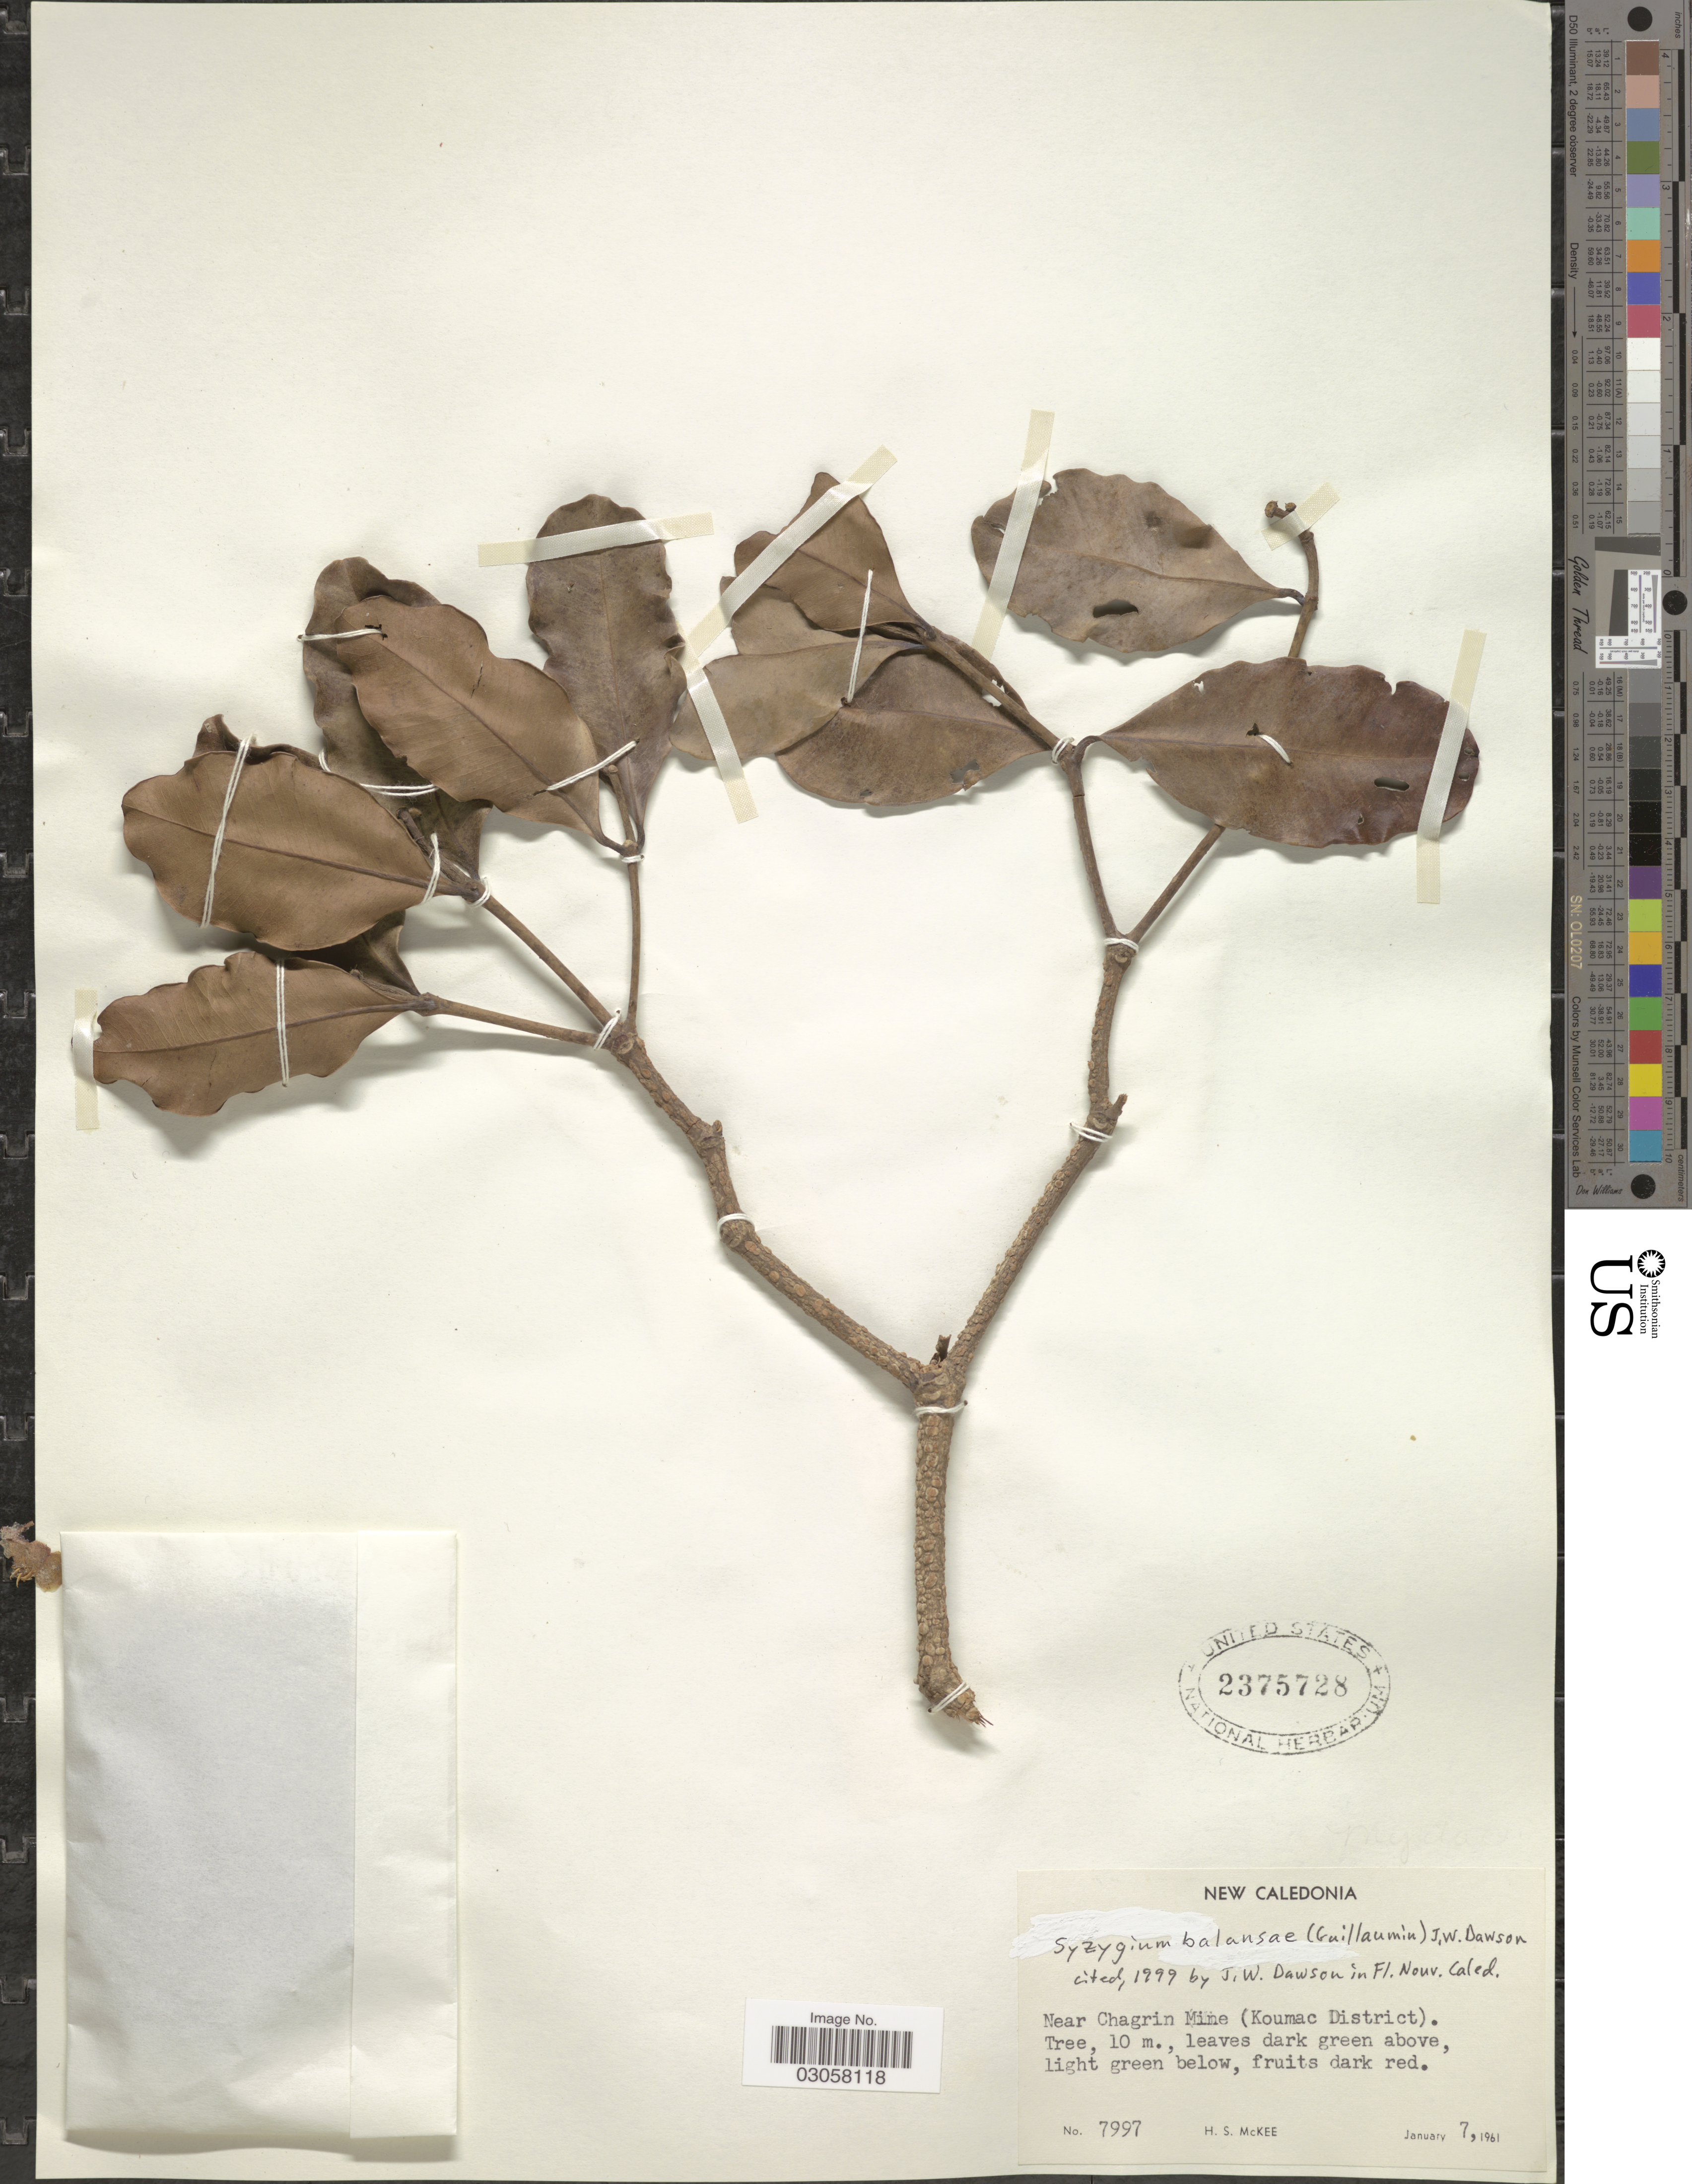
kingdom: Plantae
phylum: Tracheophyta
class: Magnoliopsida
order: Myrtales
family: Myrtaceae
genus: Syzygium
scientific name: Syzygium balansae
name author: (Guillaumin) J.W. Dawson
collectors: H. S. McKee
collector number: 7997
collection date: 1961-01-07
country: New Caledonia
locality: Near Chagrin Mine (Koumac District).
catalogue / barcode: US 2375728